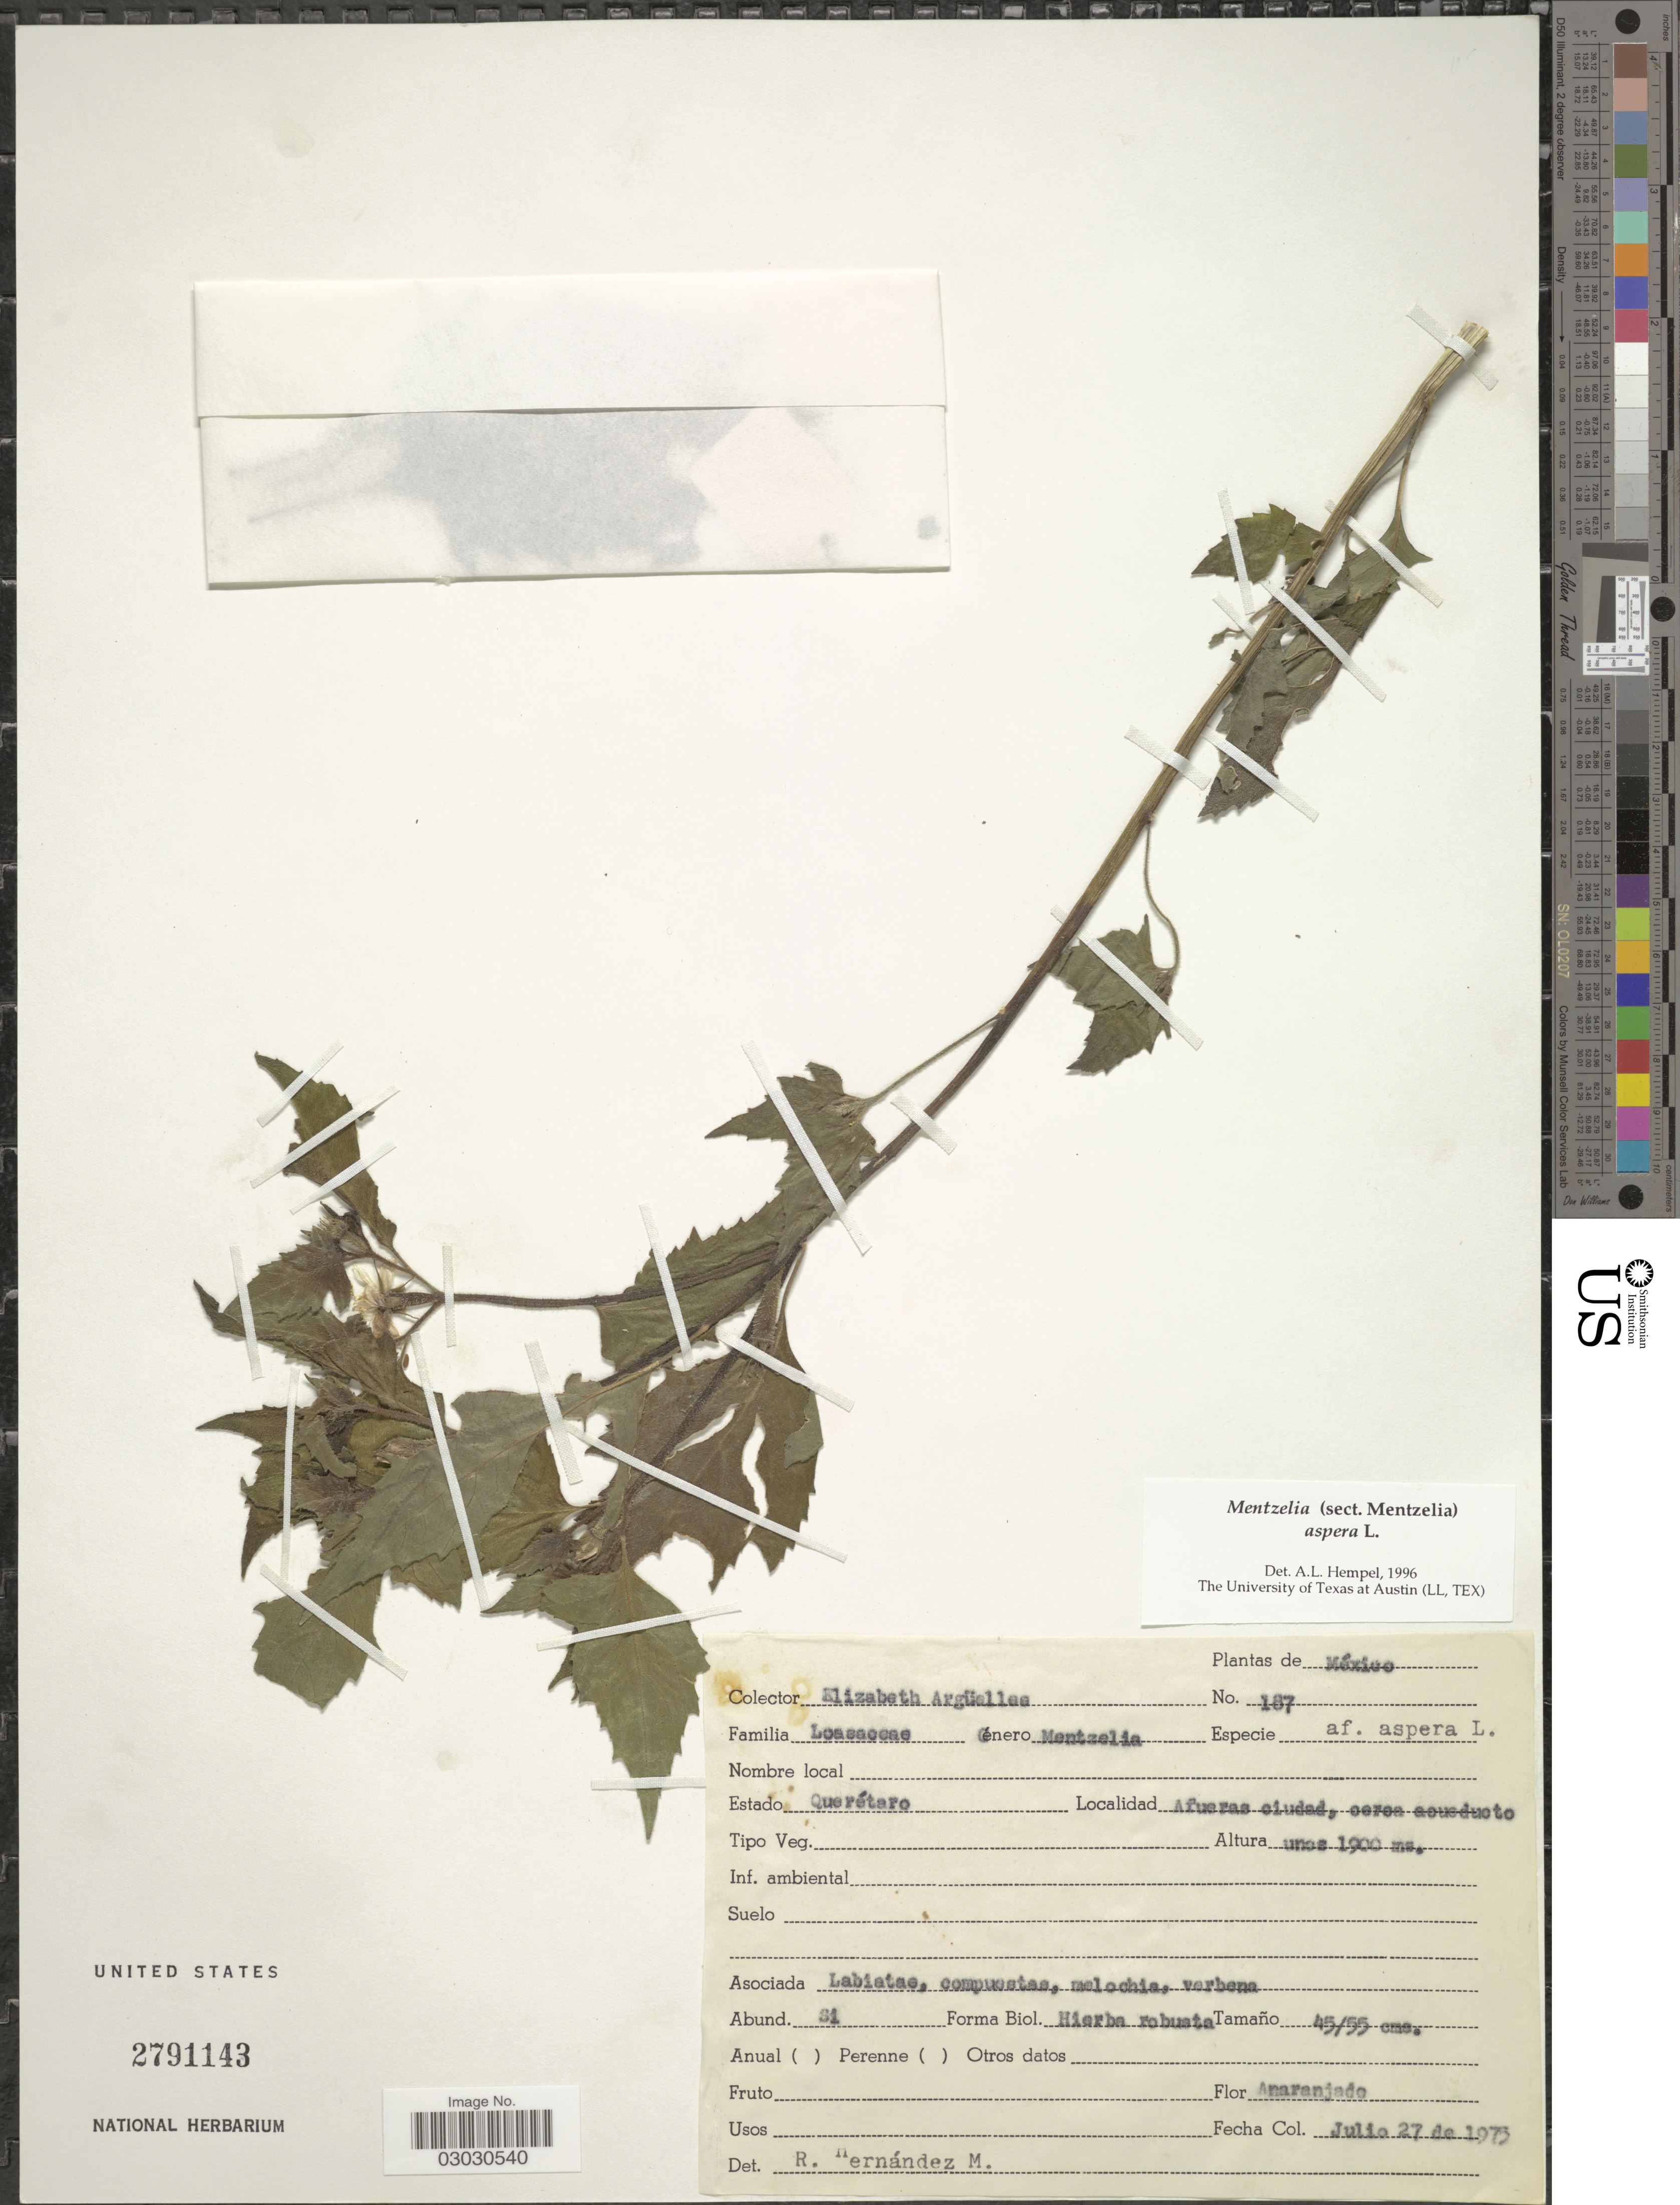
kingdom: Plantae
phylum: Tracheophyta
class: Magnoliopsida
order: Cornales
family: Loasaceae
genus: Mentzelia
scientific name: Mentzelia aspera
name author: L.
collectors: R. Hernández M.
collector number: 187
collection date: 1973-07-27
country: Mexico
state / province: Querétaro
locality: Afueras ciudad, cerca acueducto.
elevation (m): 1900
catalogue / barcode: US 2791143